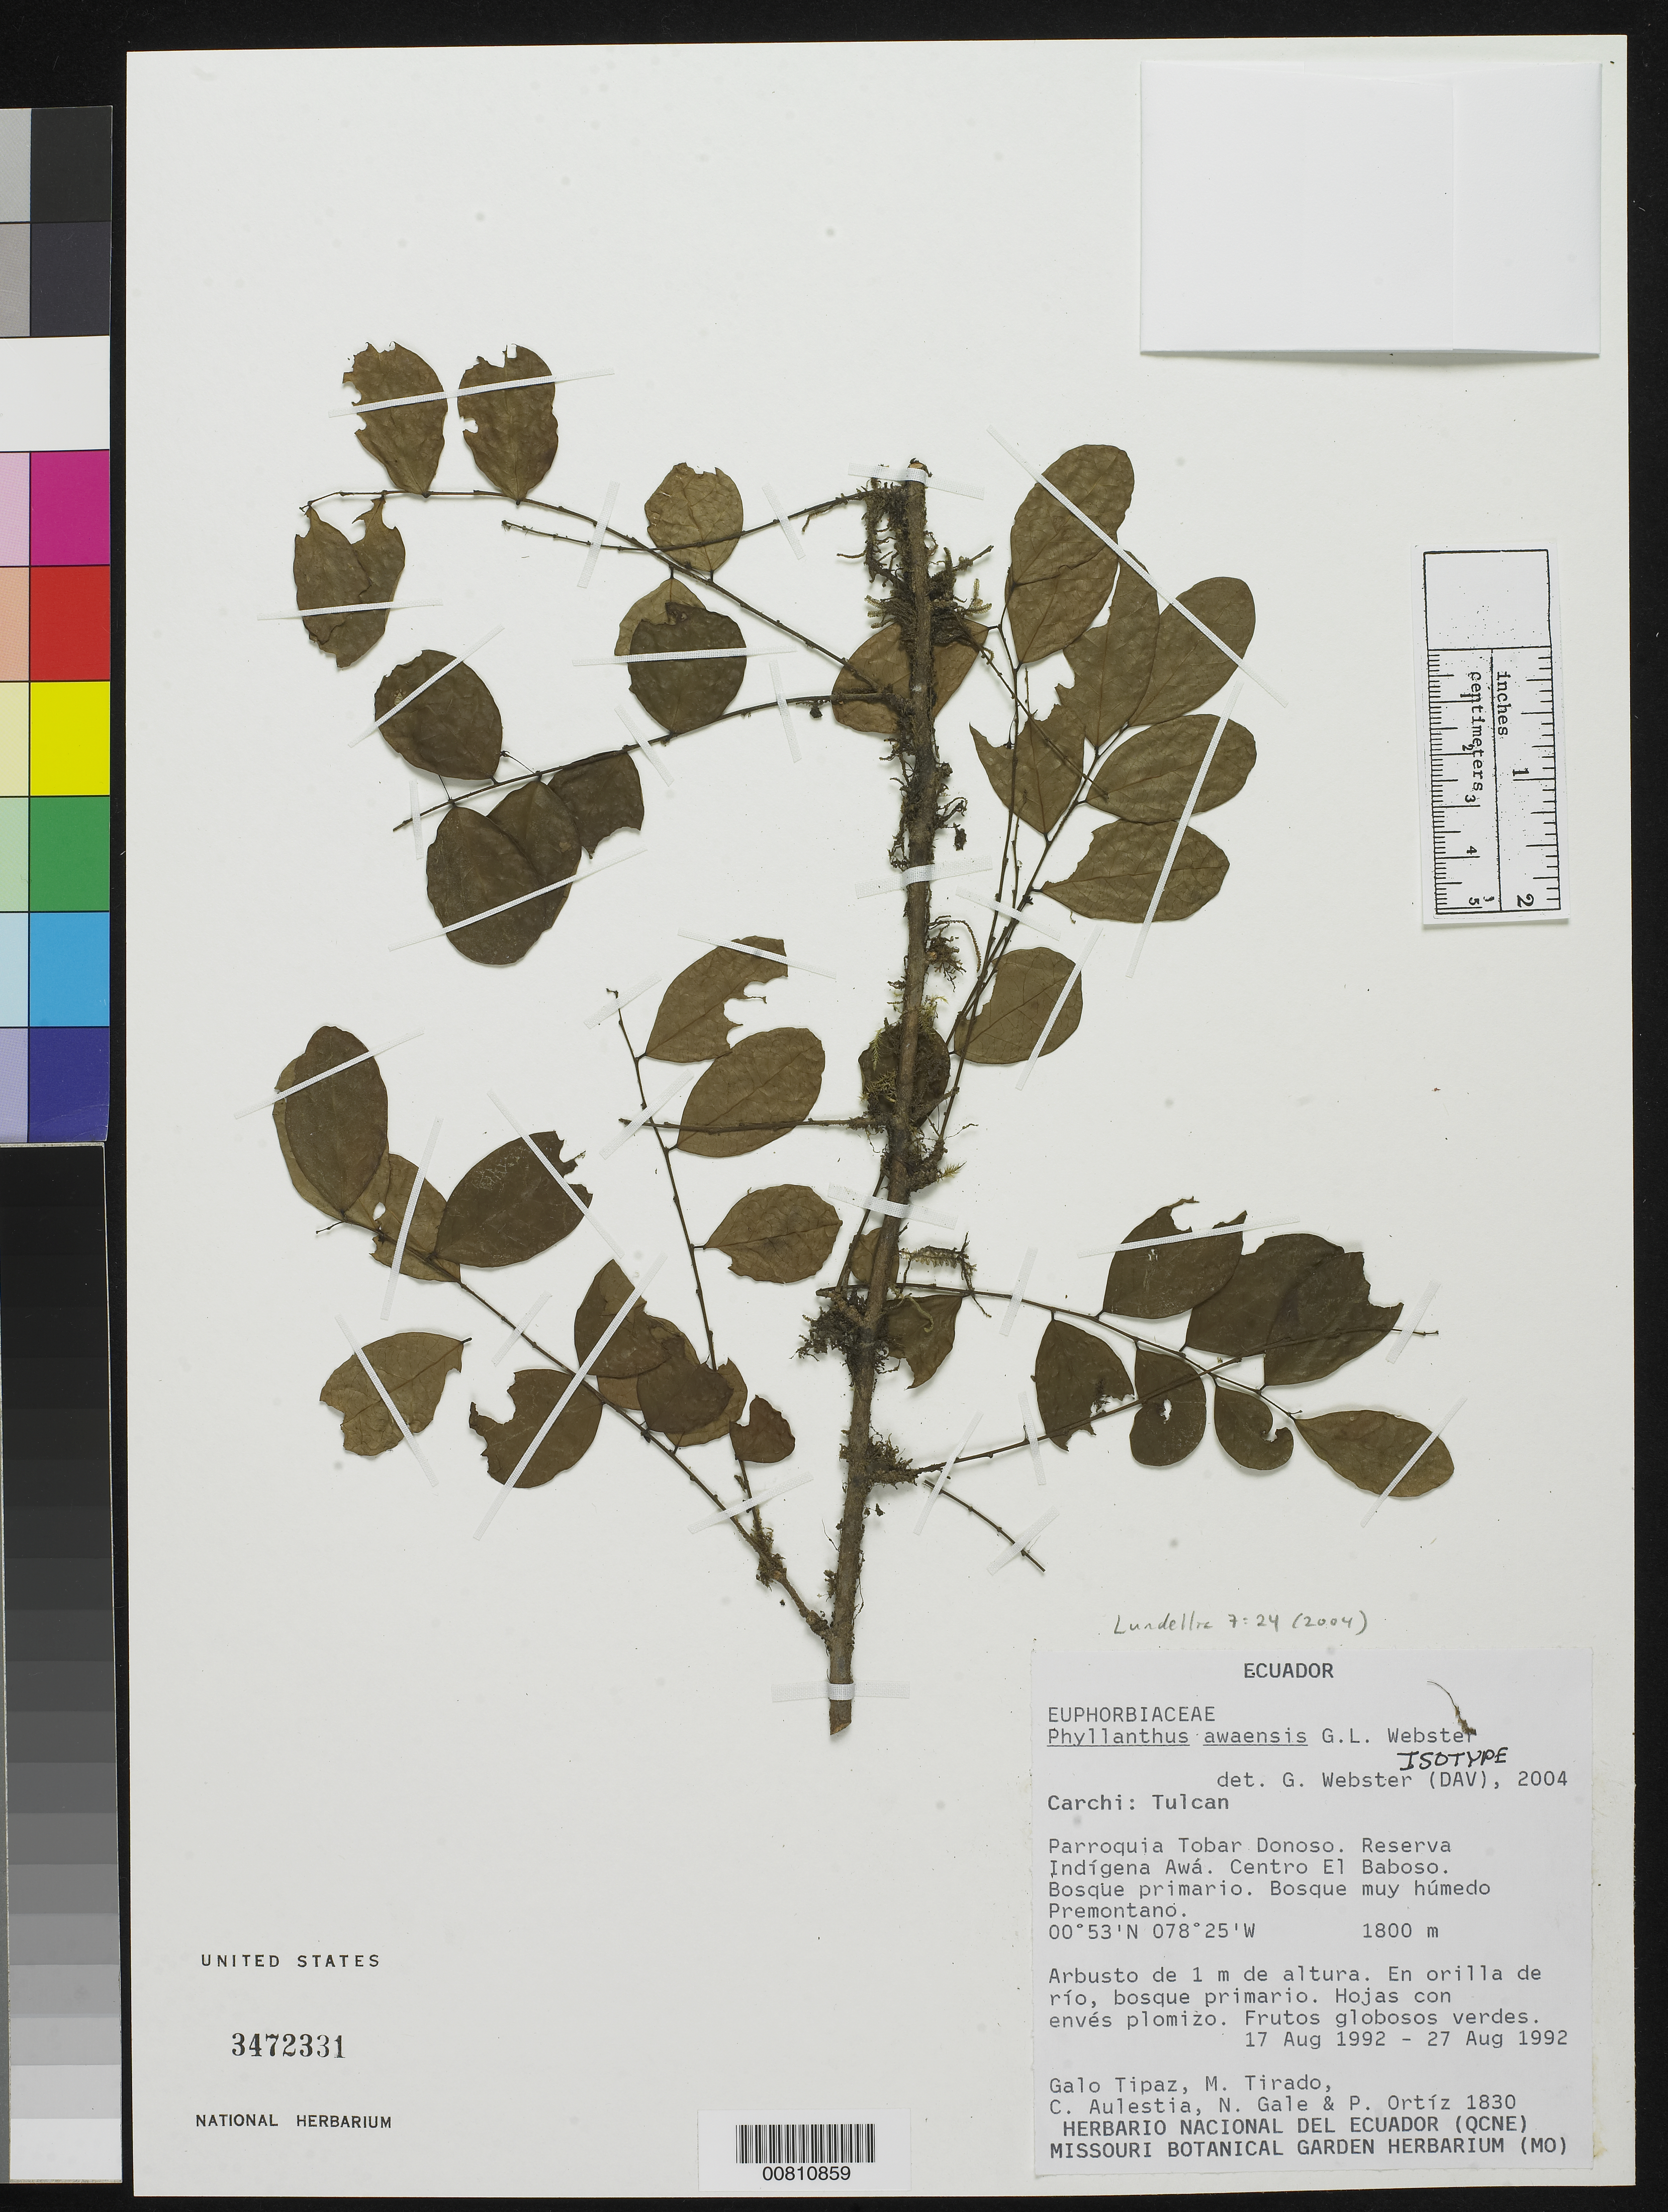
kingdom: Plantae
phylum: Tracheophyta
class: Magnoliopsida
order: Malpighiales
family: Phyllanthaceae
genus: Phyllanthus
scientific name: Phyllanthus awaensis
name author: G.L. Webster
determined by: Webster, Grady L.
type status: Isotype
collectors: G. Tipaz, M. Tirado, C. Aulestia, N. Gale & P. Ortíz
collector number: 1830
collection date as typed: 17 Aug 1992 to 27 Aug 1992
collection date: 1992-08-17/1992-08-27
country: Ecuador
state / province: Carchi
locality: Carchi: Tulcan. Parroquia Tobar Donoso. Reserva Indígena Awá. Centro El Baboso.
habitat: Bosque primario; bosque muy húmedo premontano.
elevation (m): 1800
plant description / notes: Holotype at QCNE.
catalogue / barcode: US 3472331